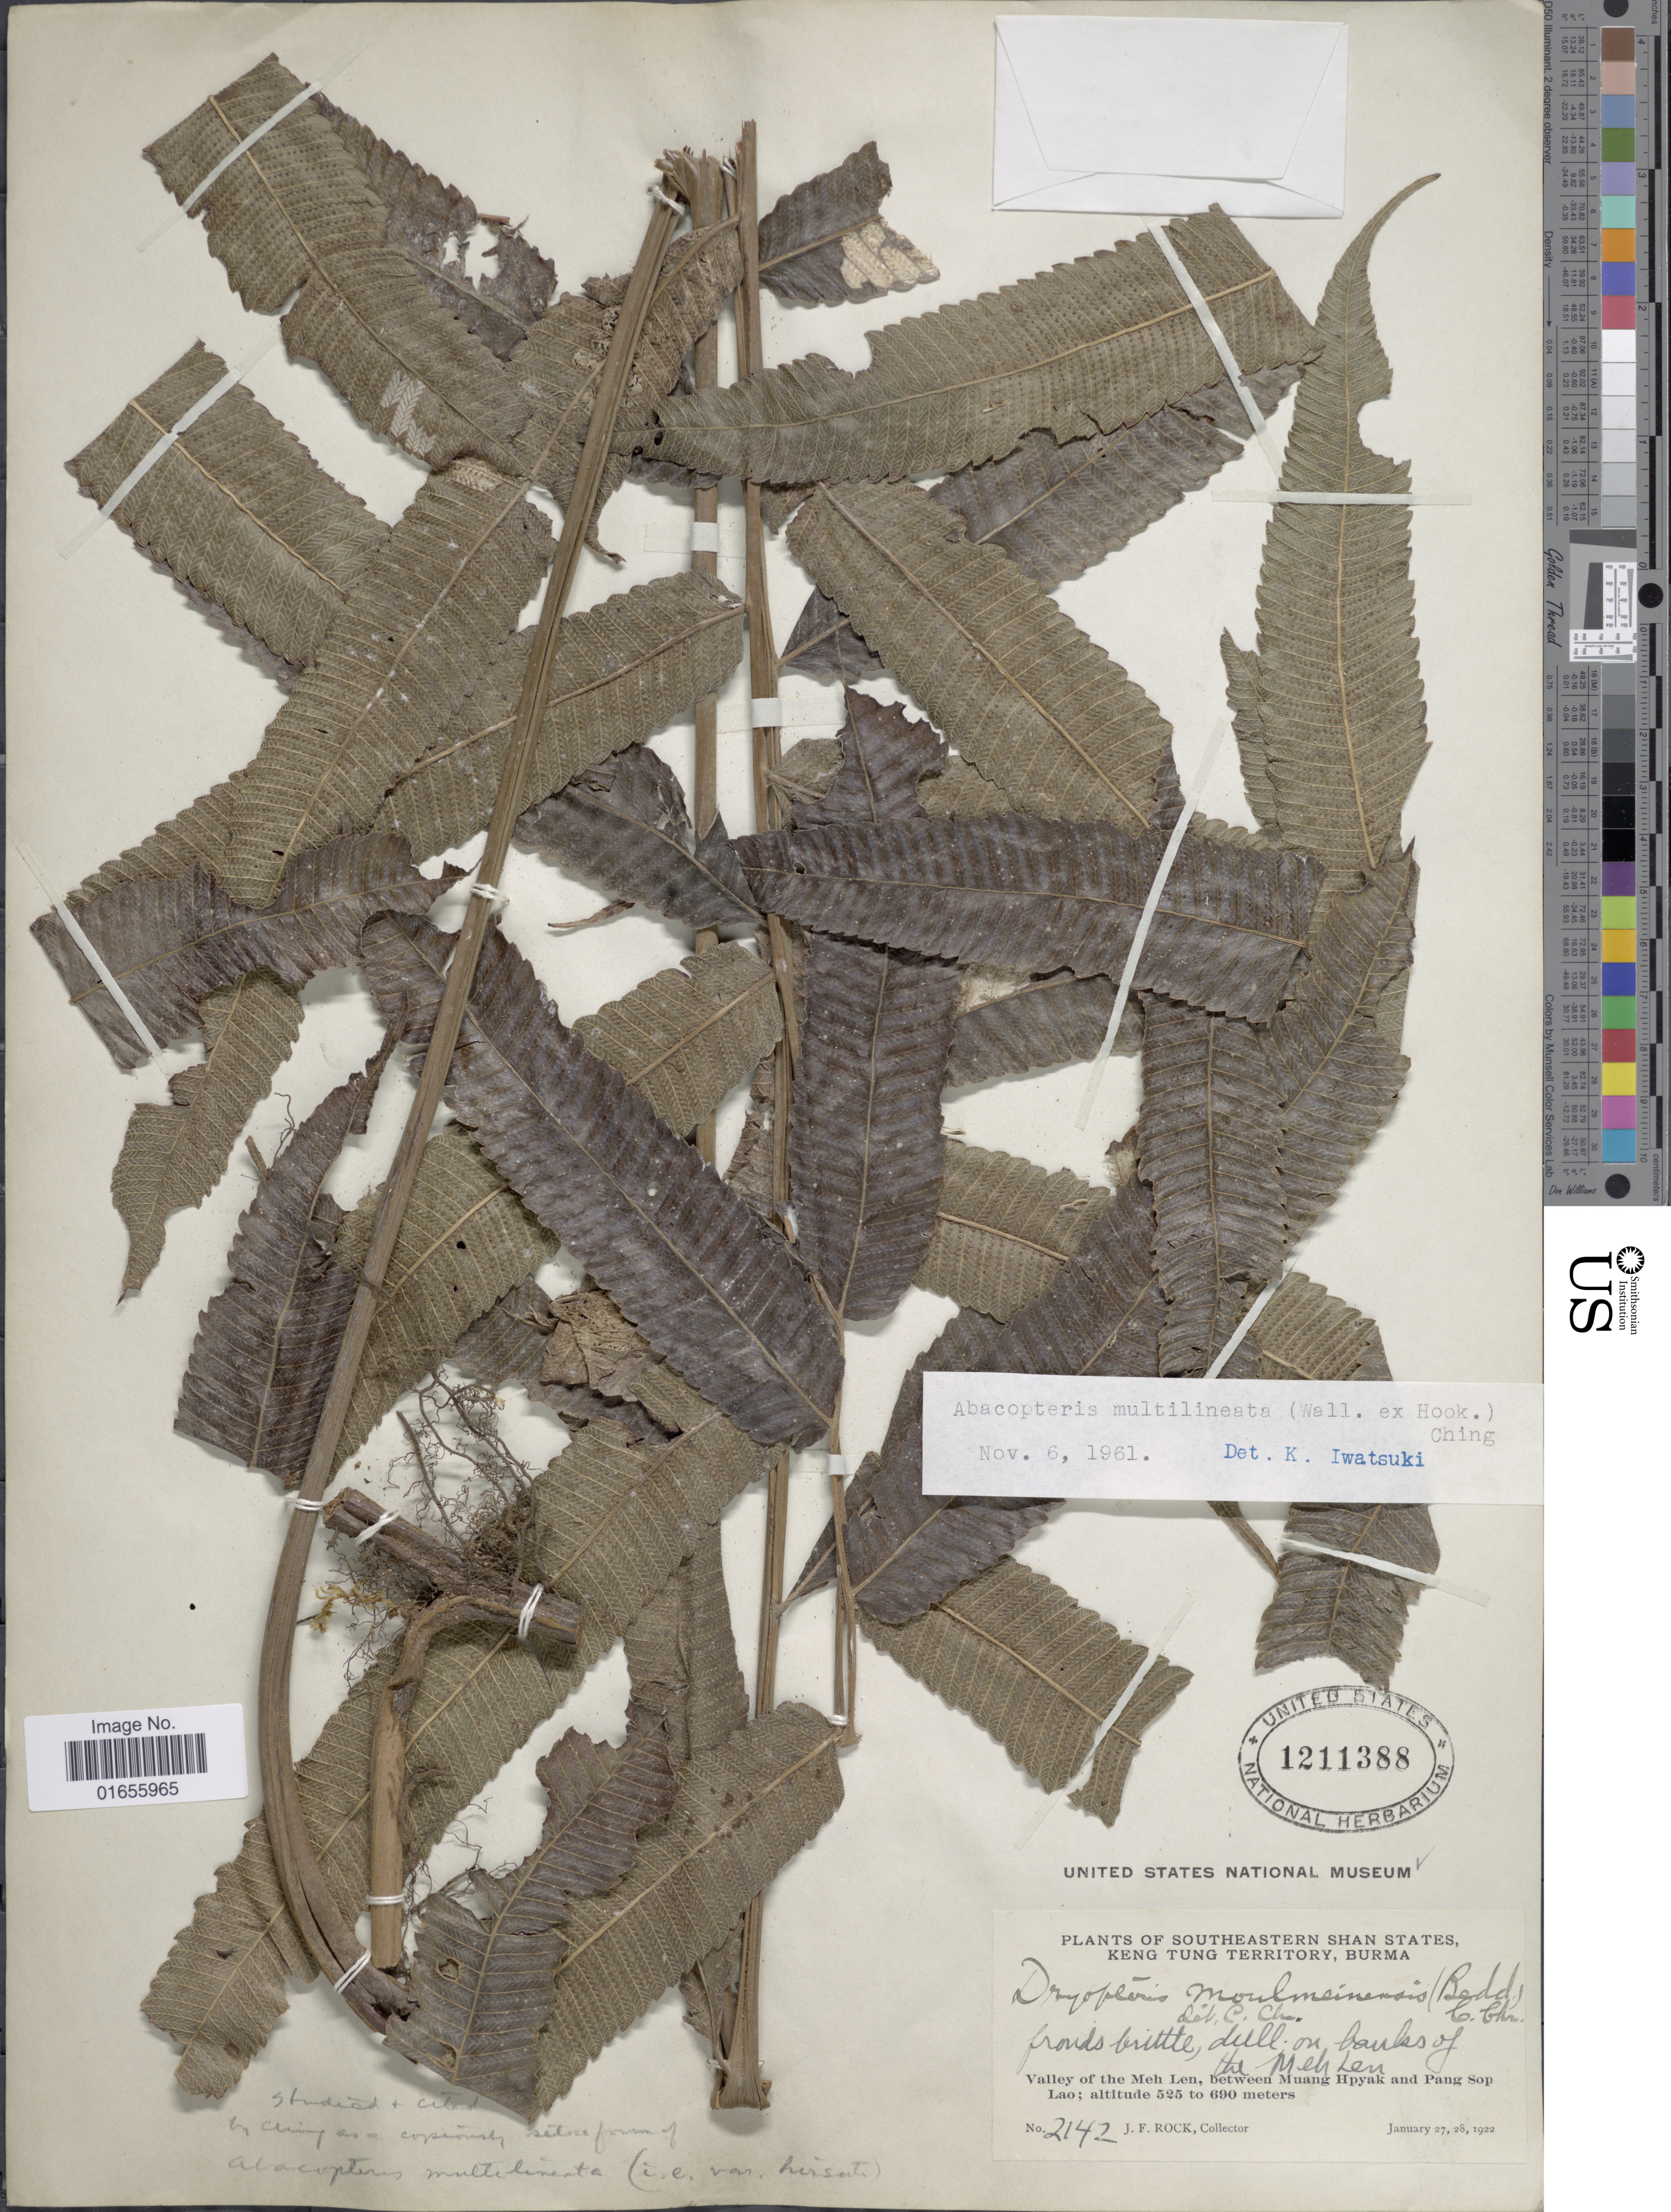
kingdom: Plantae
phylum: Tracheophyta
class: Polypodiopsida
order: Polypodiales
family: Thelypteridaceae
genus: Pronephrium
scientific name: Pronephrium nudatum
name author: (Roxb.) Holttum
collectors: J. Rock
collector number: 2142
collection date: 1922-01-27/1922-01-28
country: Myanmar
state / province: Shan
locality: Southeastern Shan States, Keng Tung Territory, Valley of the Meh Len, between Muang Hpyak and Pang Sop Lao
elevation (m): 525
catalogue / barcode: US 1211388